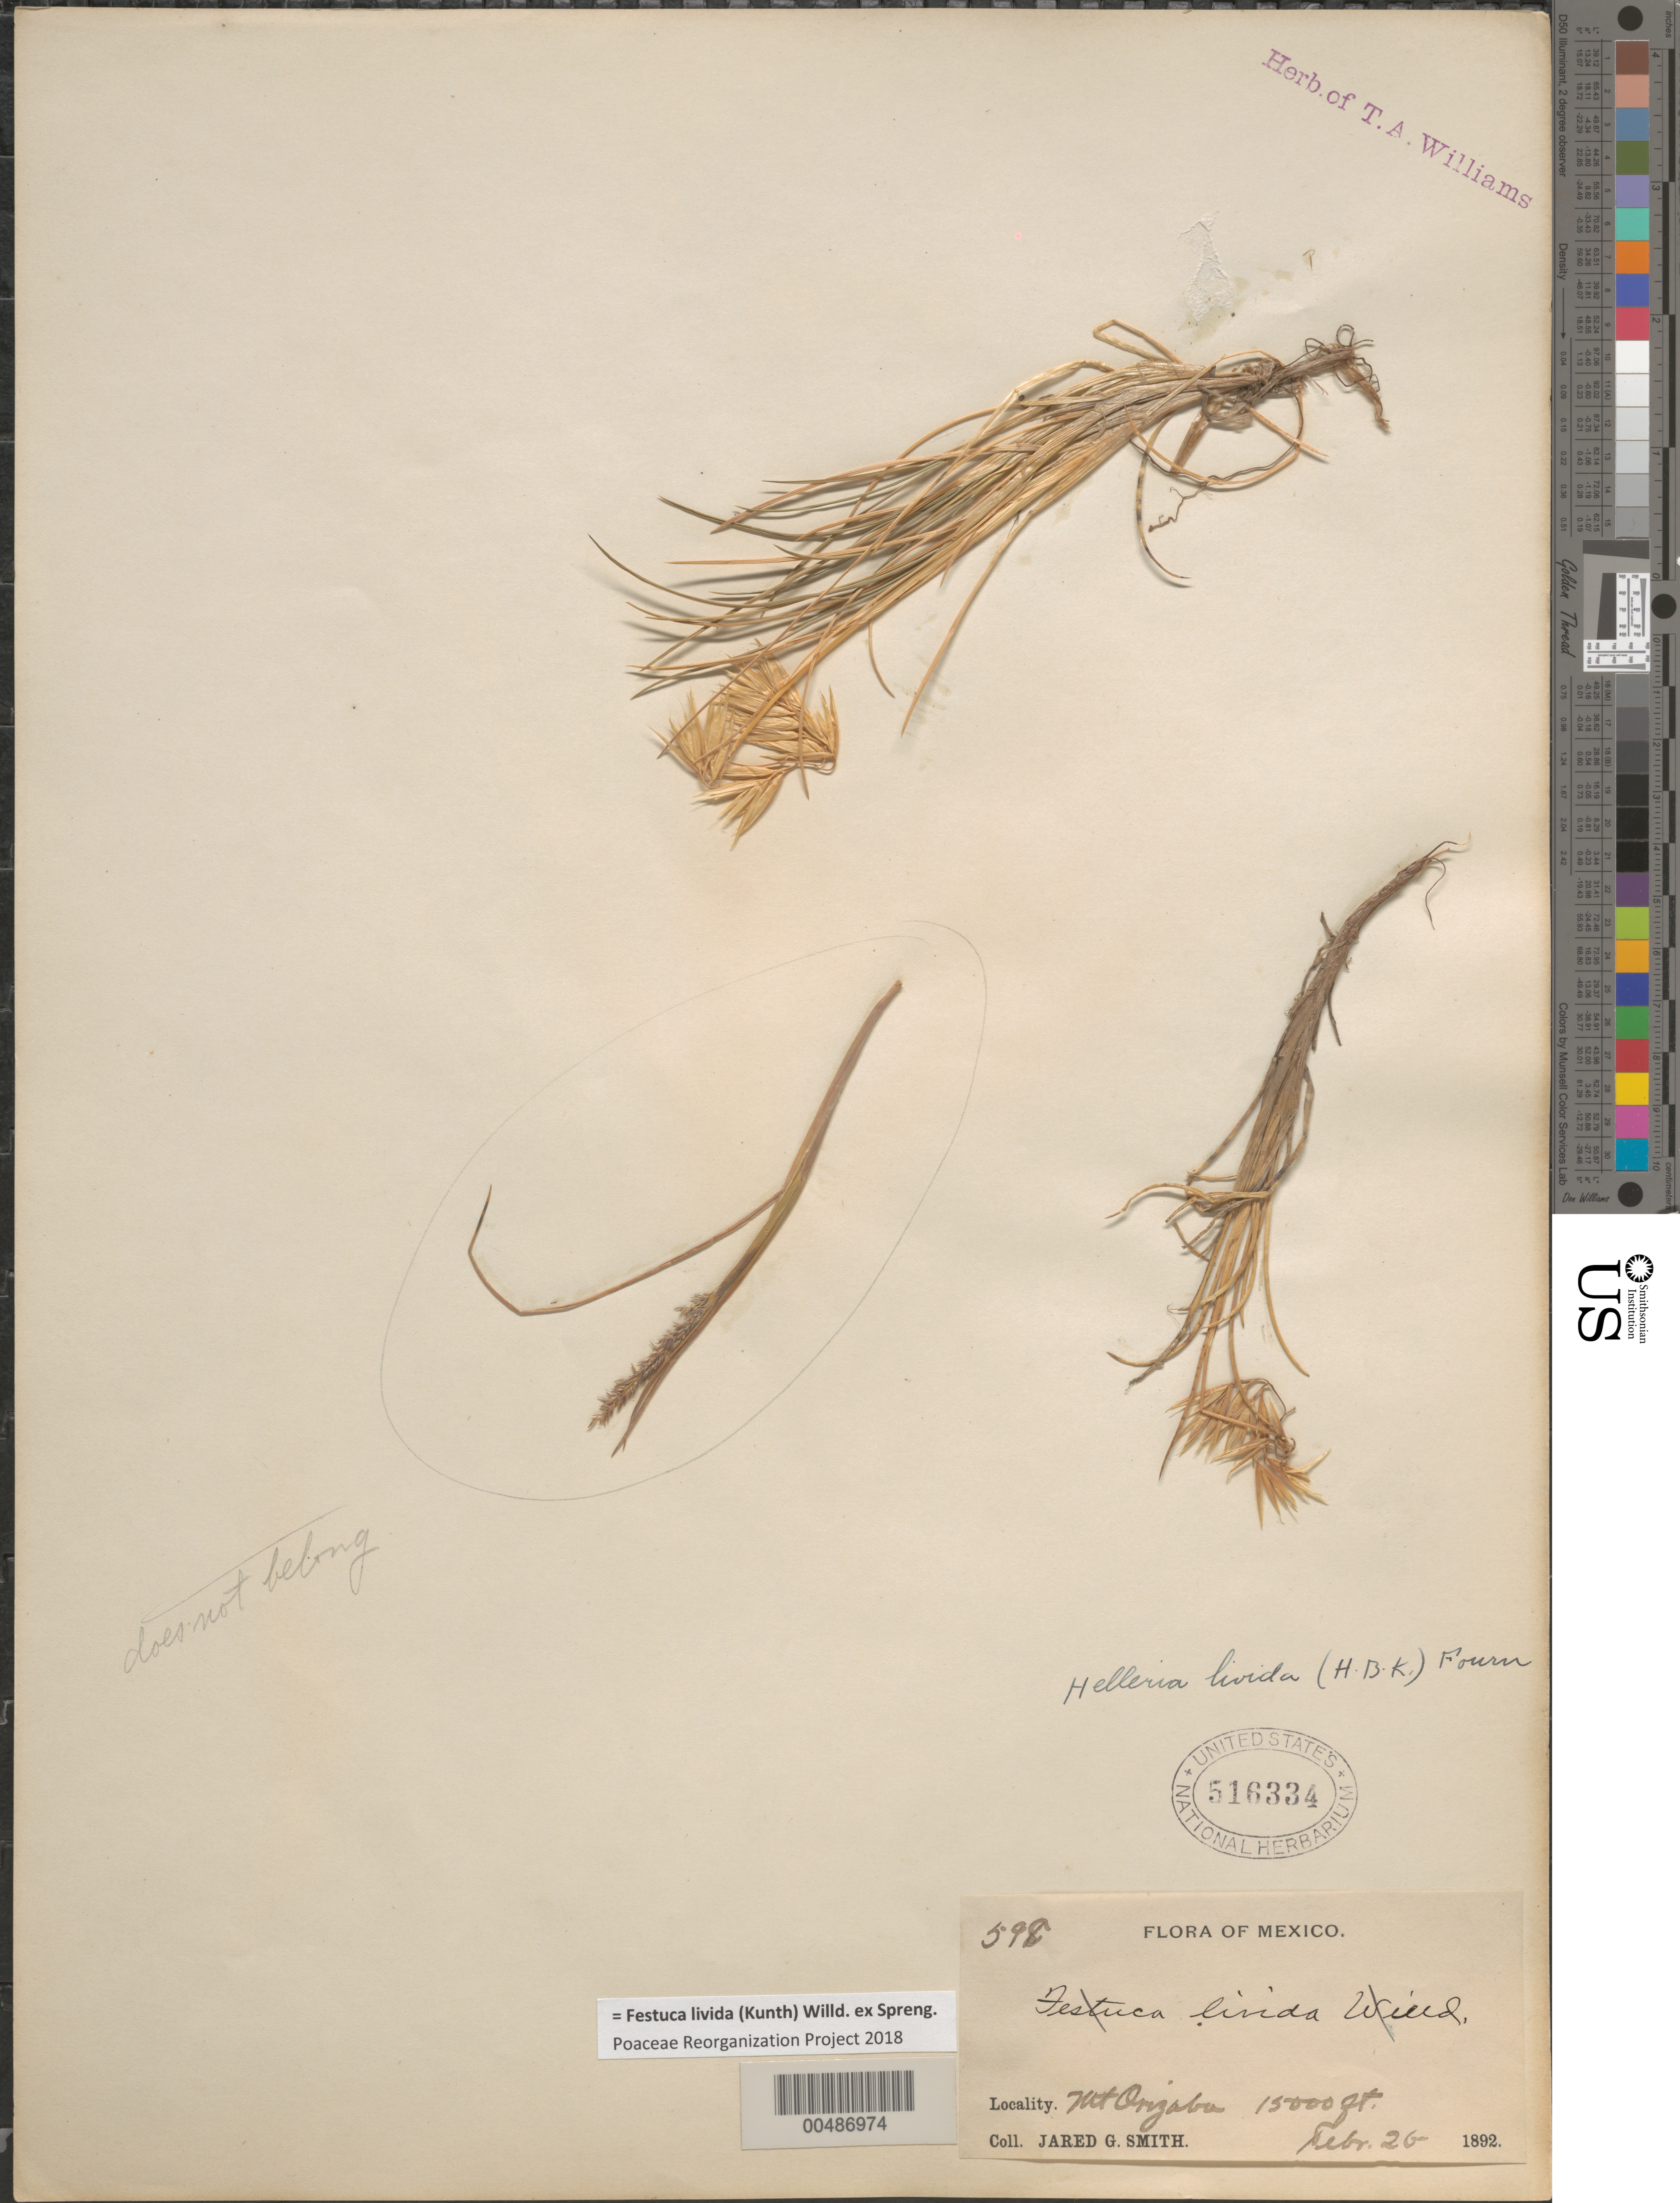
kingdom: Plantae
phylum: Tracheophyta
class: Liliopsida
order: Poales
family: Poaceae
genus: Festuca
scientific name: Festuca livida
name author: (Kunth) Willd.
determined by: Poaceae Reorganization Project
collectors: J. G. Smith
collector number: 598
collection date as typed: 26 Feb 1892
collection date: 1892-02-26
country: Mexico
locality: Mt Orizaba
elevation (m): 4572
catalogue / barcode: US 516334